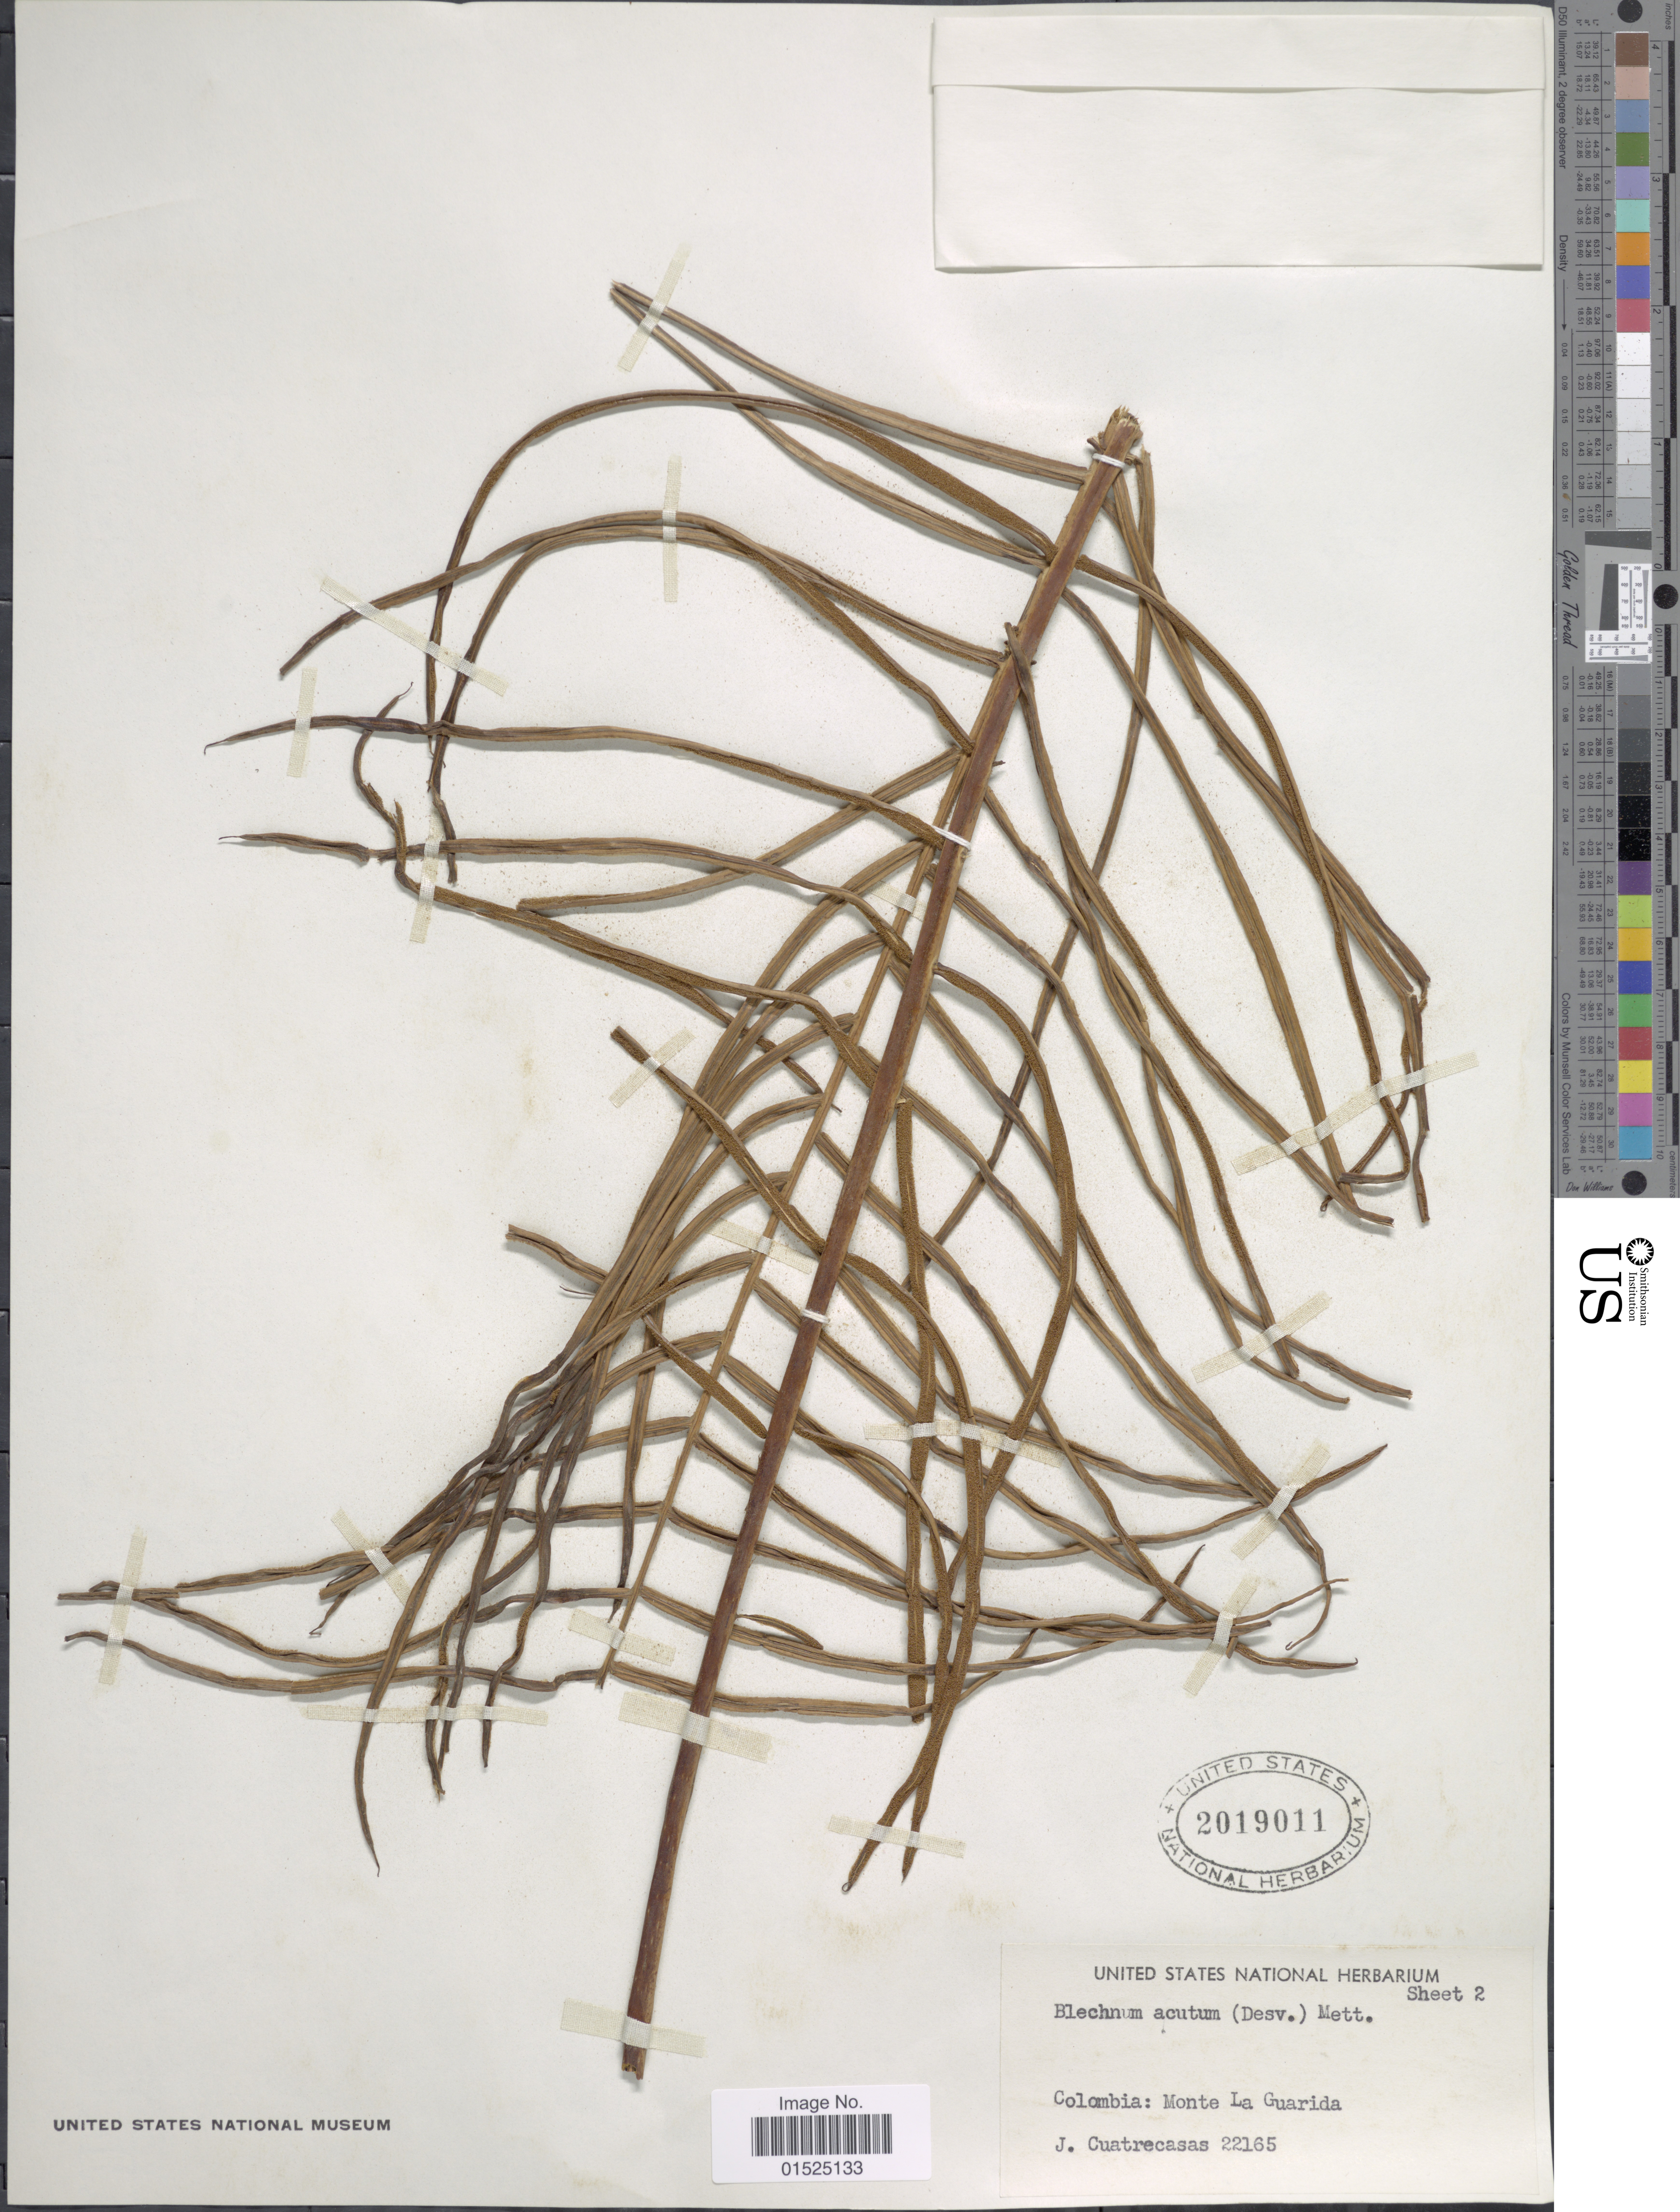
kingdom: Plantae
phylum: Tracheophyta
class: Polypodiopsida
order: Polypodiales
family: Blechnaceae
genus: Blechnum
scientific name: Blechnum acutum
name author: (Desv.) Mett.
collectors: J. Cuatrecasas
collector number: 22165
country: Colombia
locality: Monte de La Guarida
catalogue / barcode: US 2019011